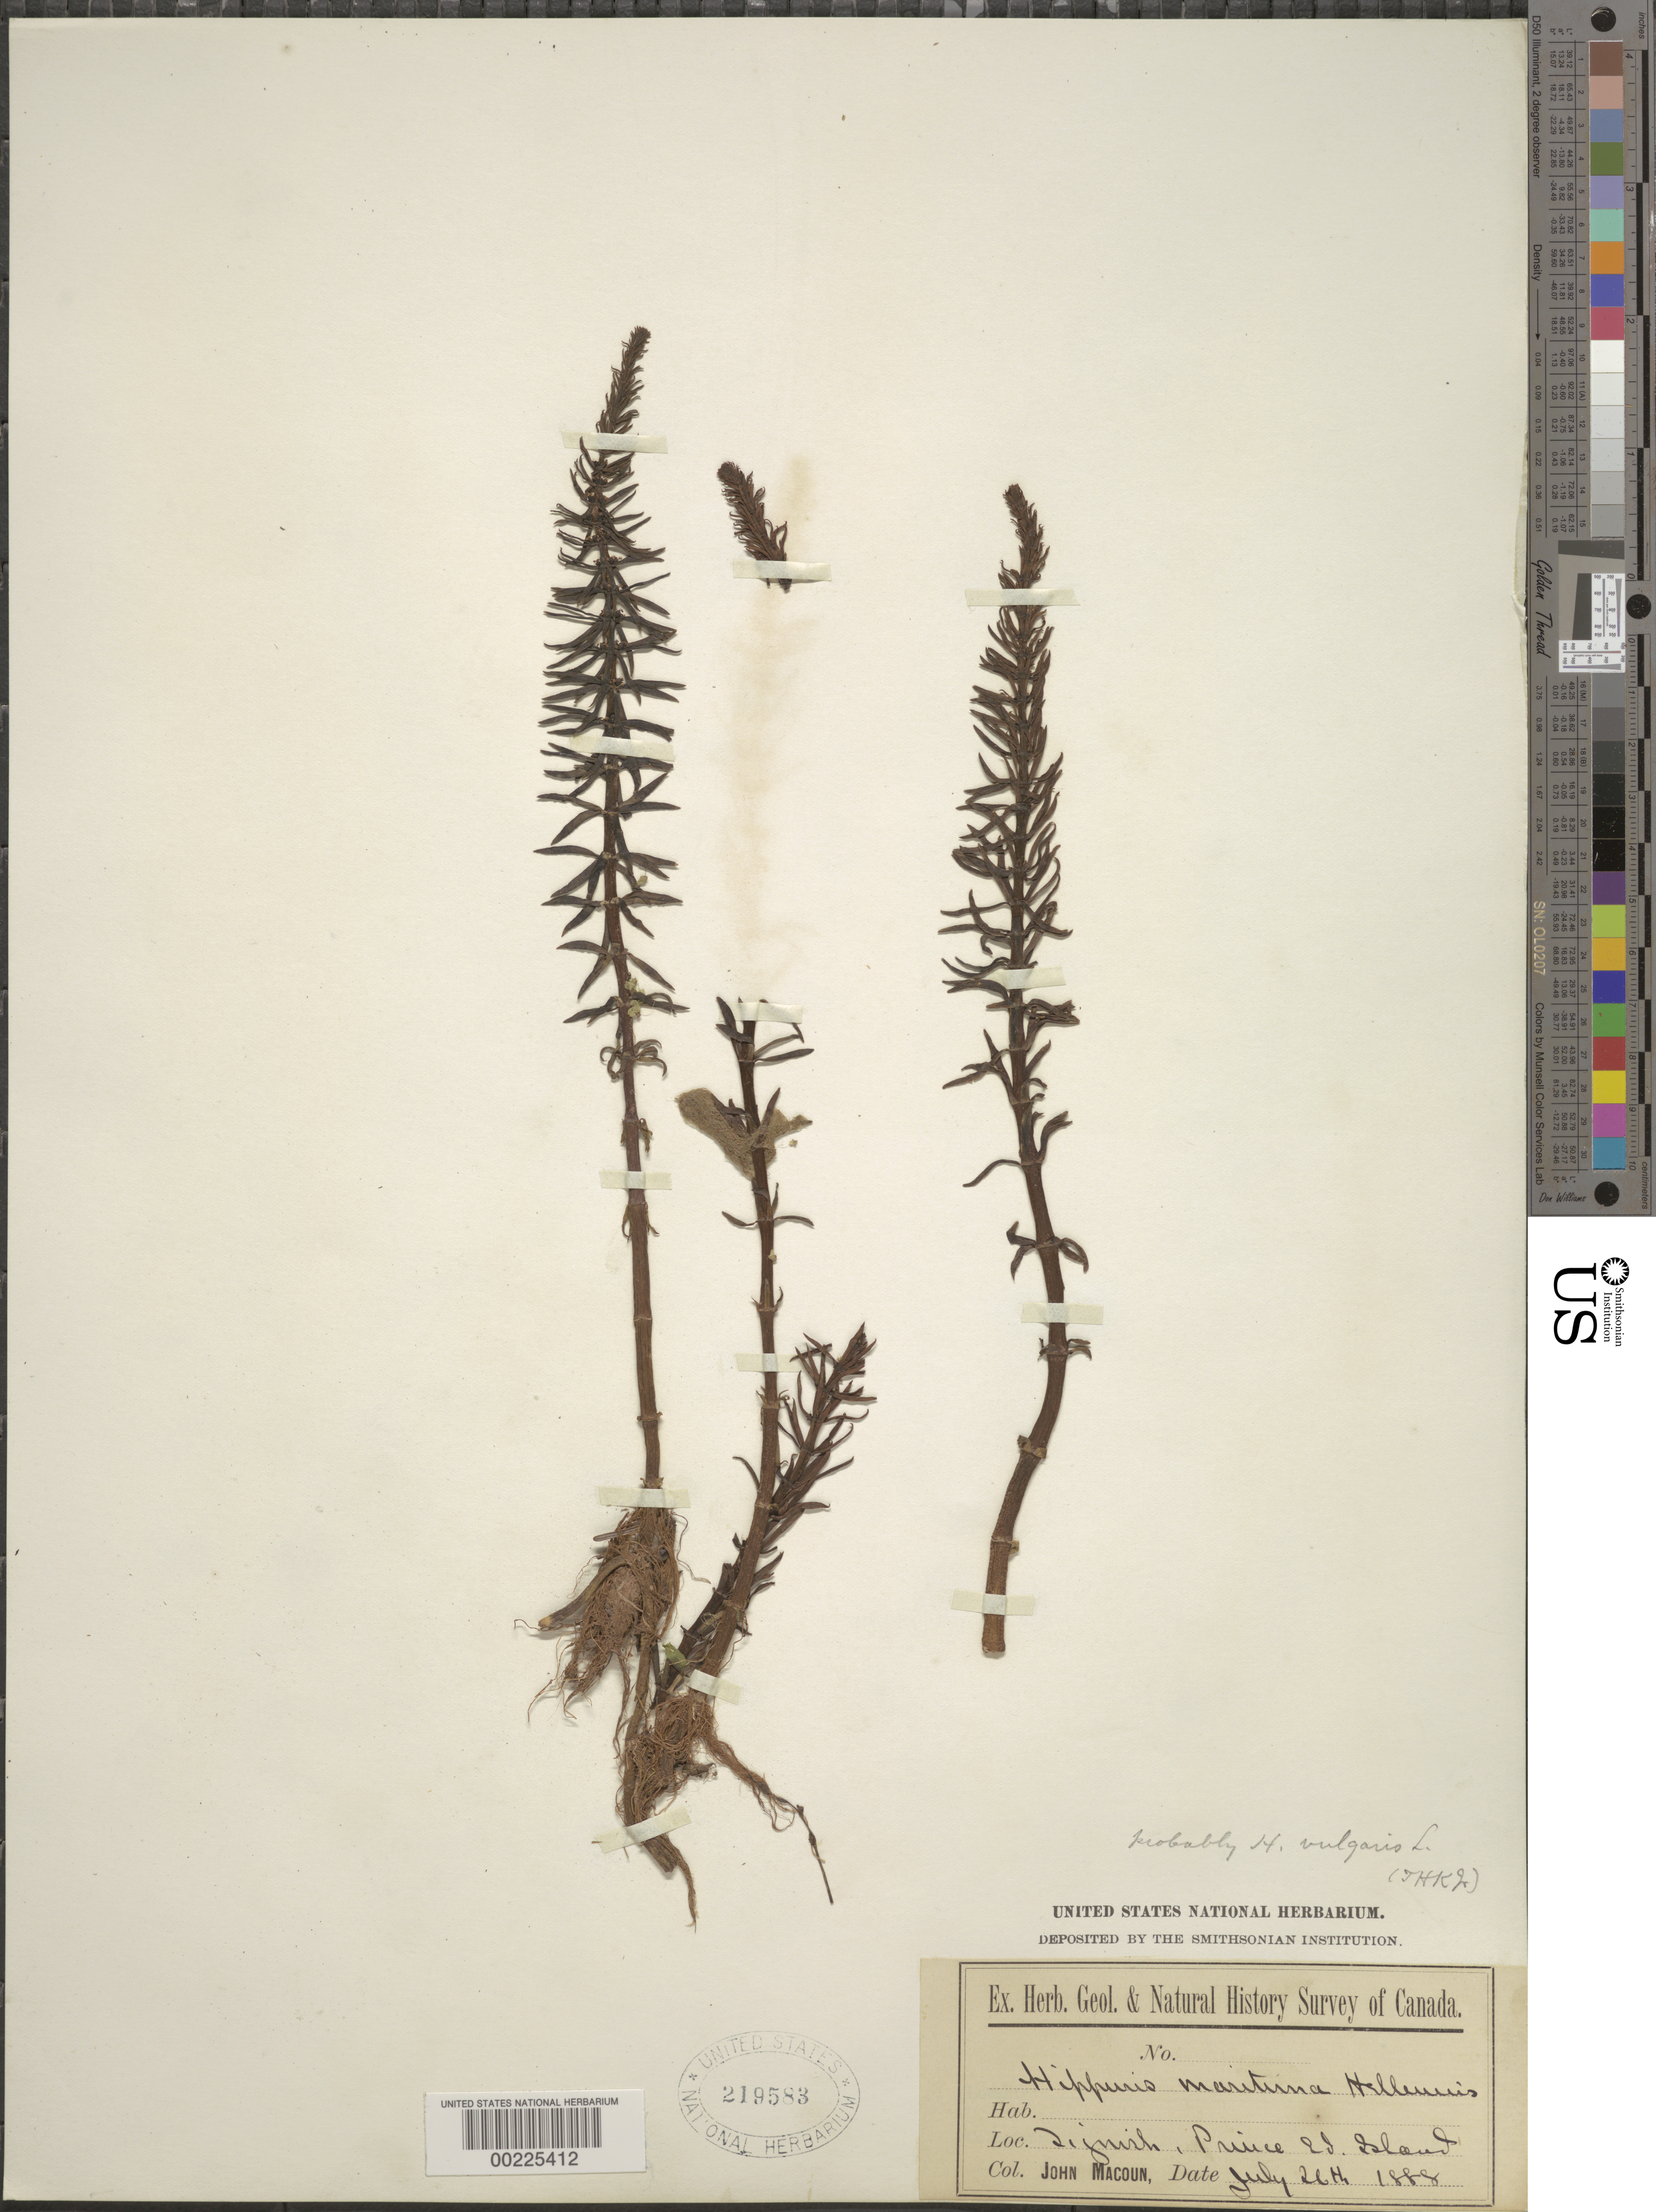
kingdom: Plantae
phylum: Tracheophyta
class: Magnoliopsida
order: Lamiales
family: Plantaginaceae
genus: Hippuris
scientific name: Hippuris vulgaris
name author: L.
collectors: J. Macoun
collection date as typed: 26 Jul 1888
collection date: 1888-07-26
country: Canada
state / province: Prince Edward Island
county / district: Prince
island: Prince Edward Island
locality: Tignish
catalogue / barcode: US 219583